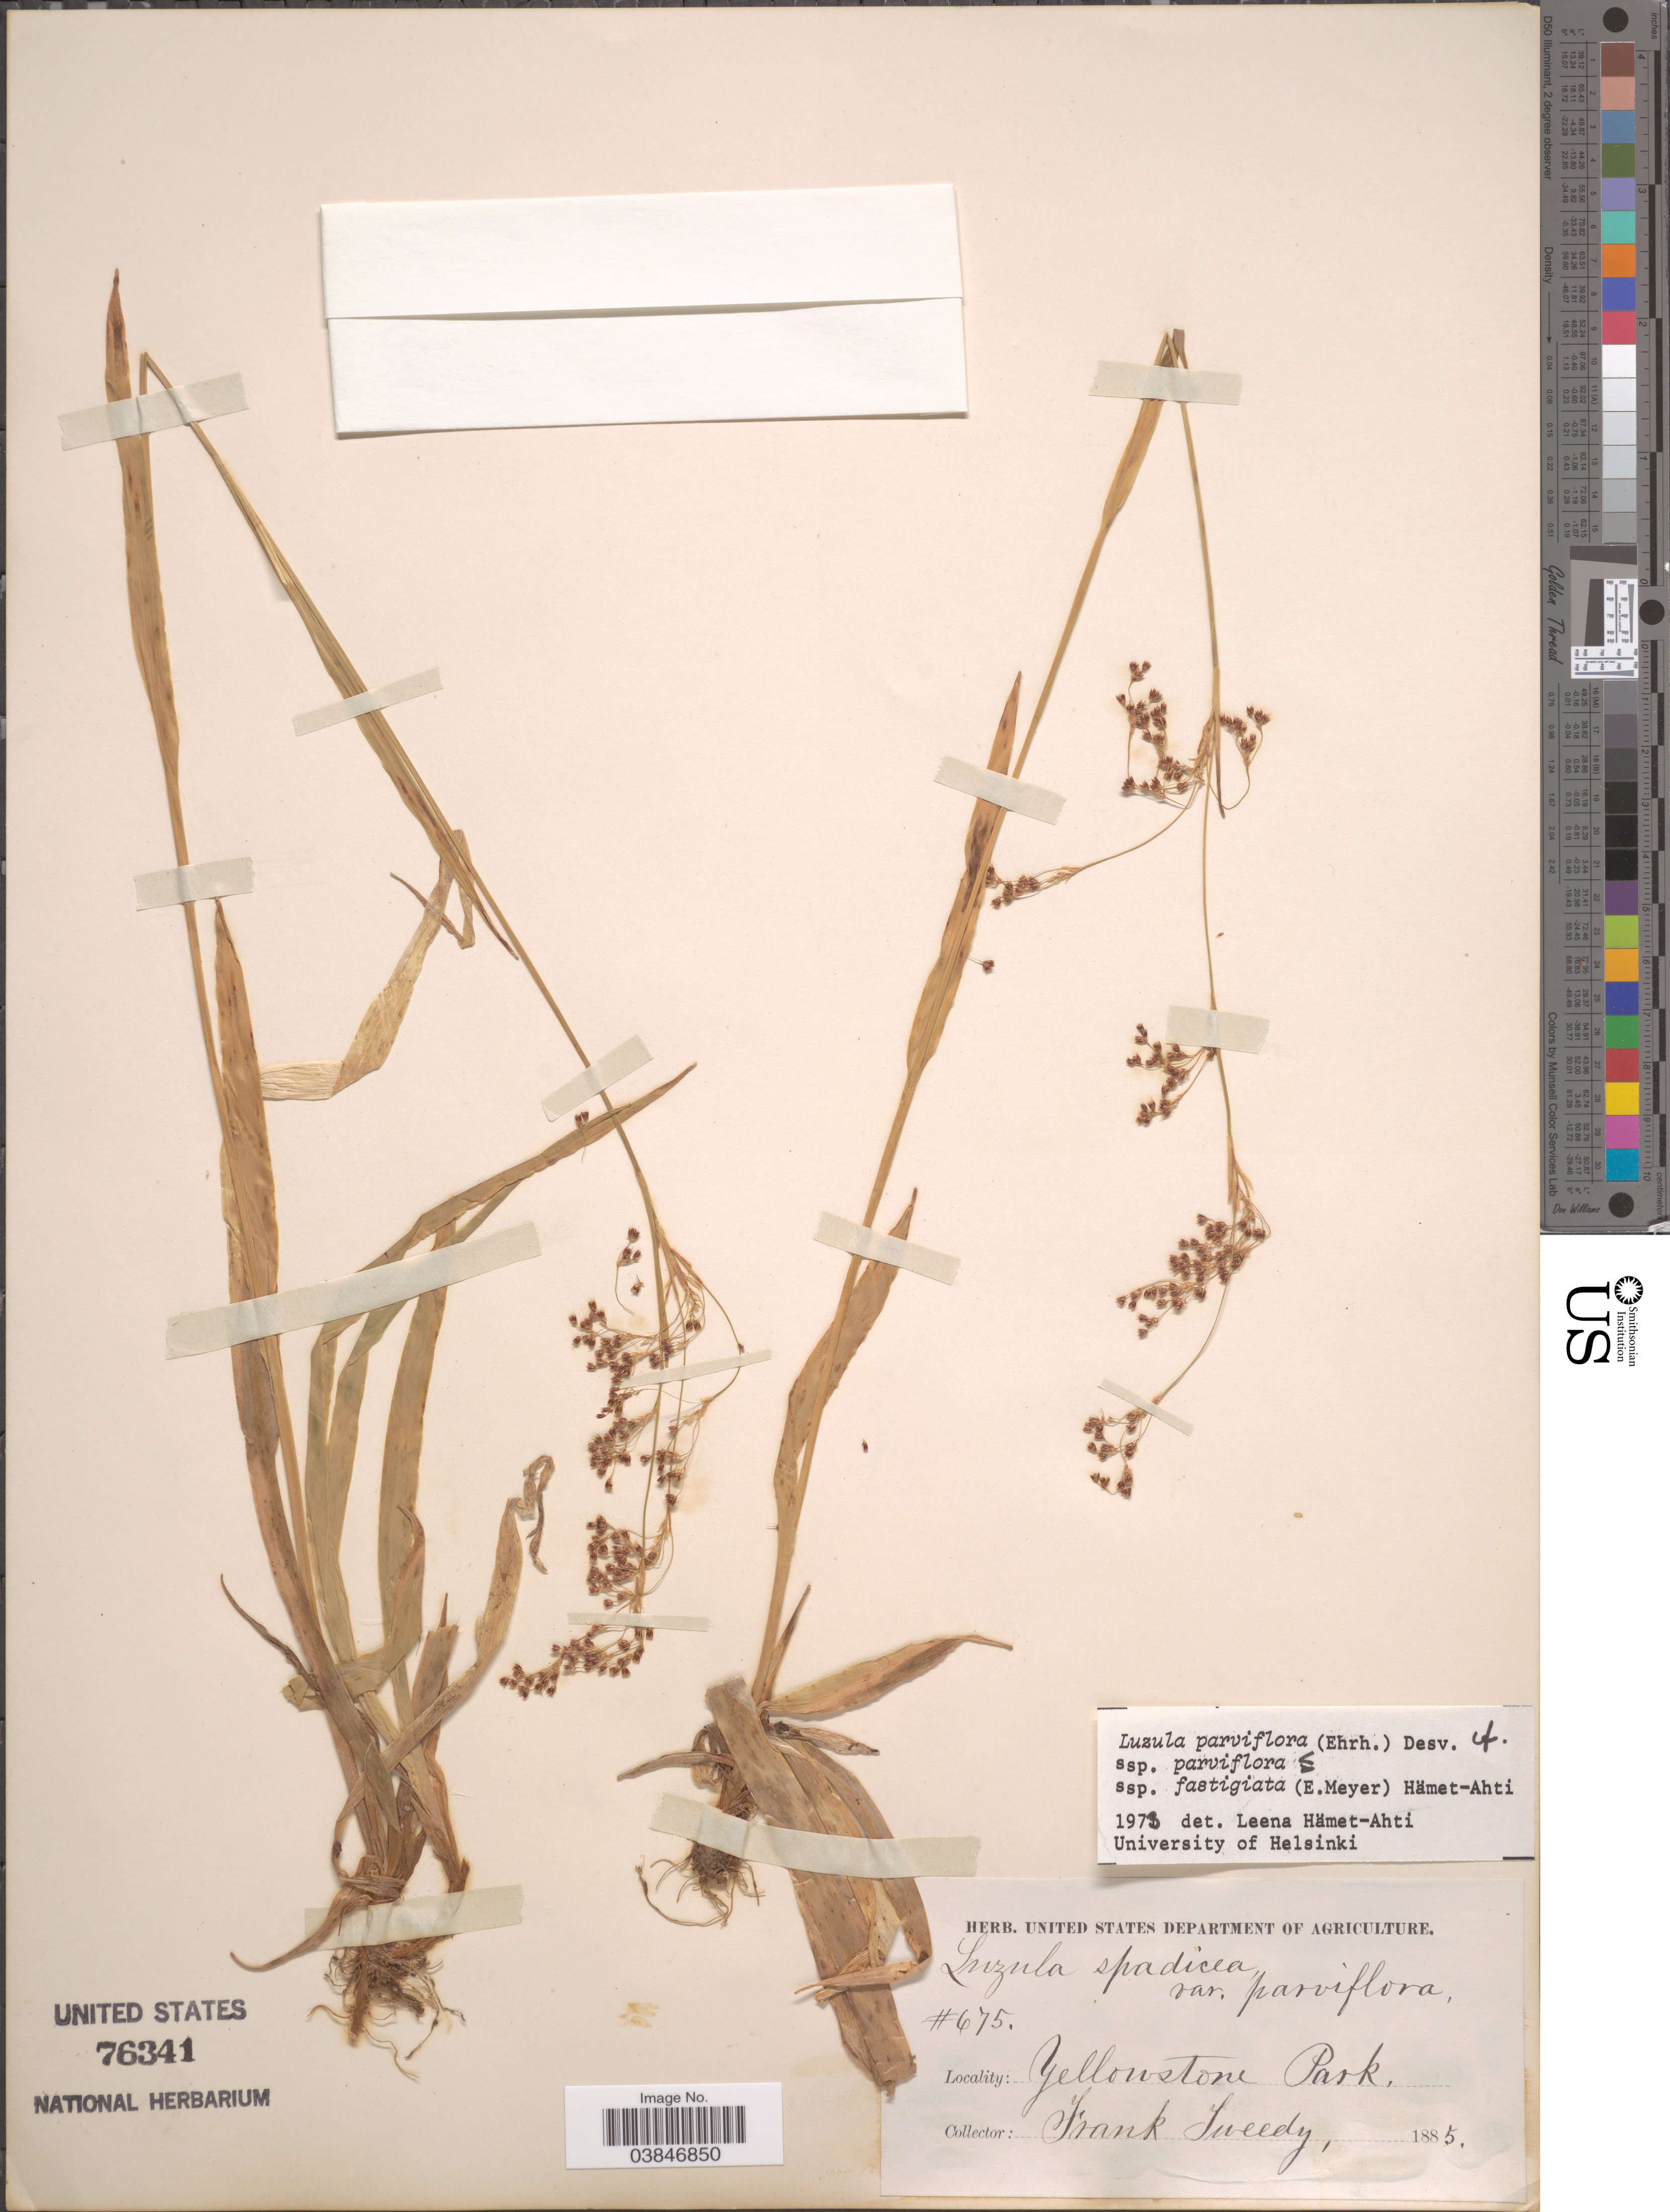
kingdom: Plantae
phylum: Tracheophyta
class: Liliopsida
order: Poales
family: Juncaceae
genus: Luzula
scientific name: Luzula parviflora subsp. parviflora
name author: (Ehrh.) Desv.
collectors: F. Tweedy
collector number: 675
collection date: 1885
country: United States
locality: Yellowstone Park.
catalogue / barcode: US 76341